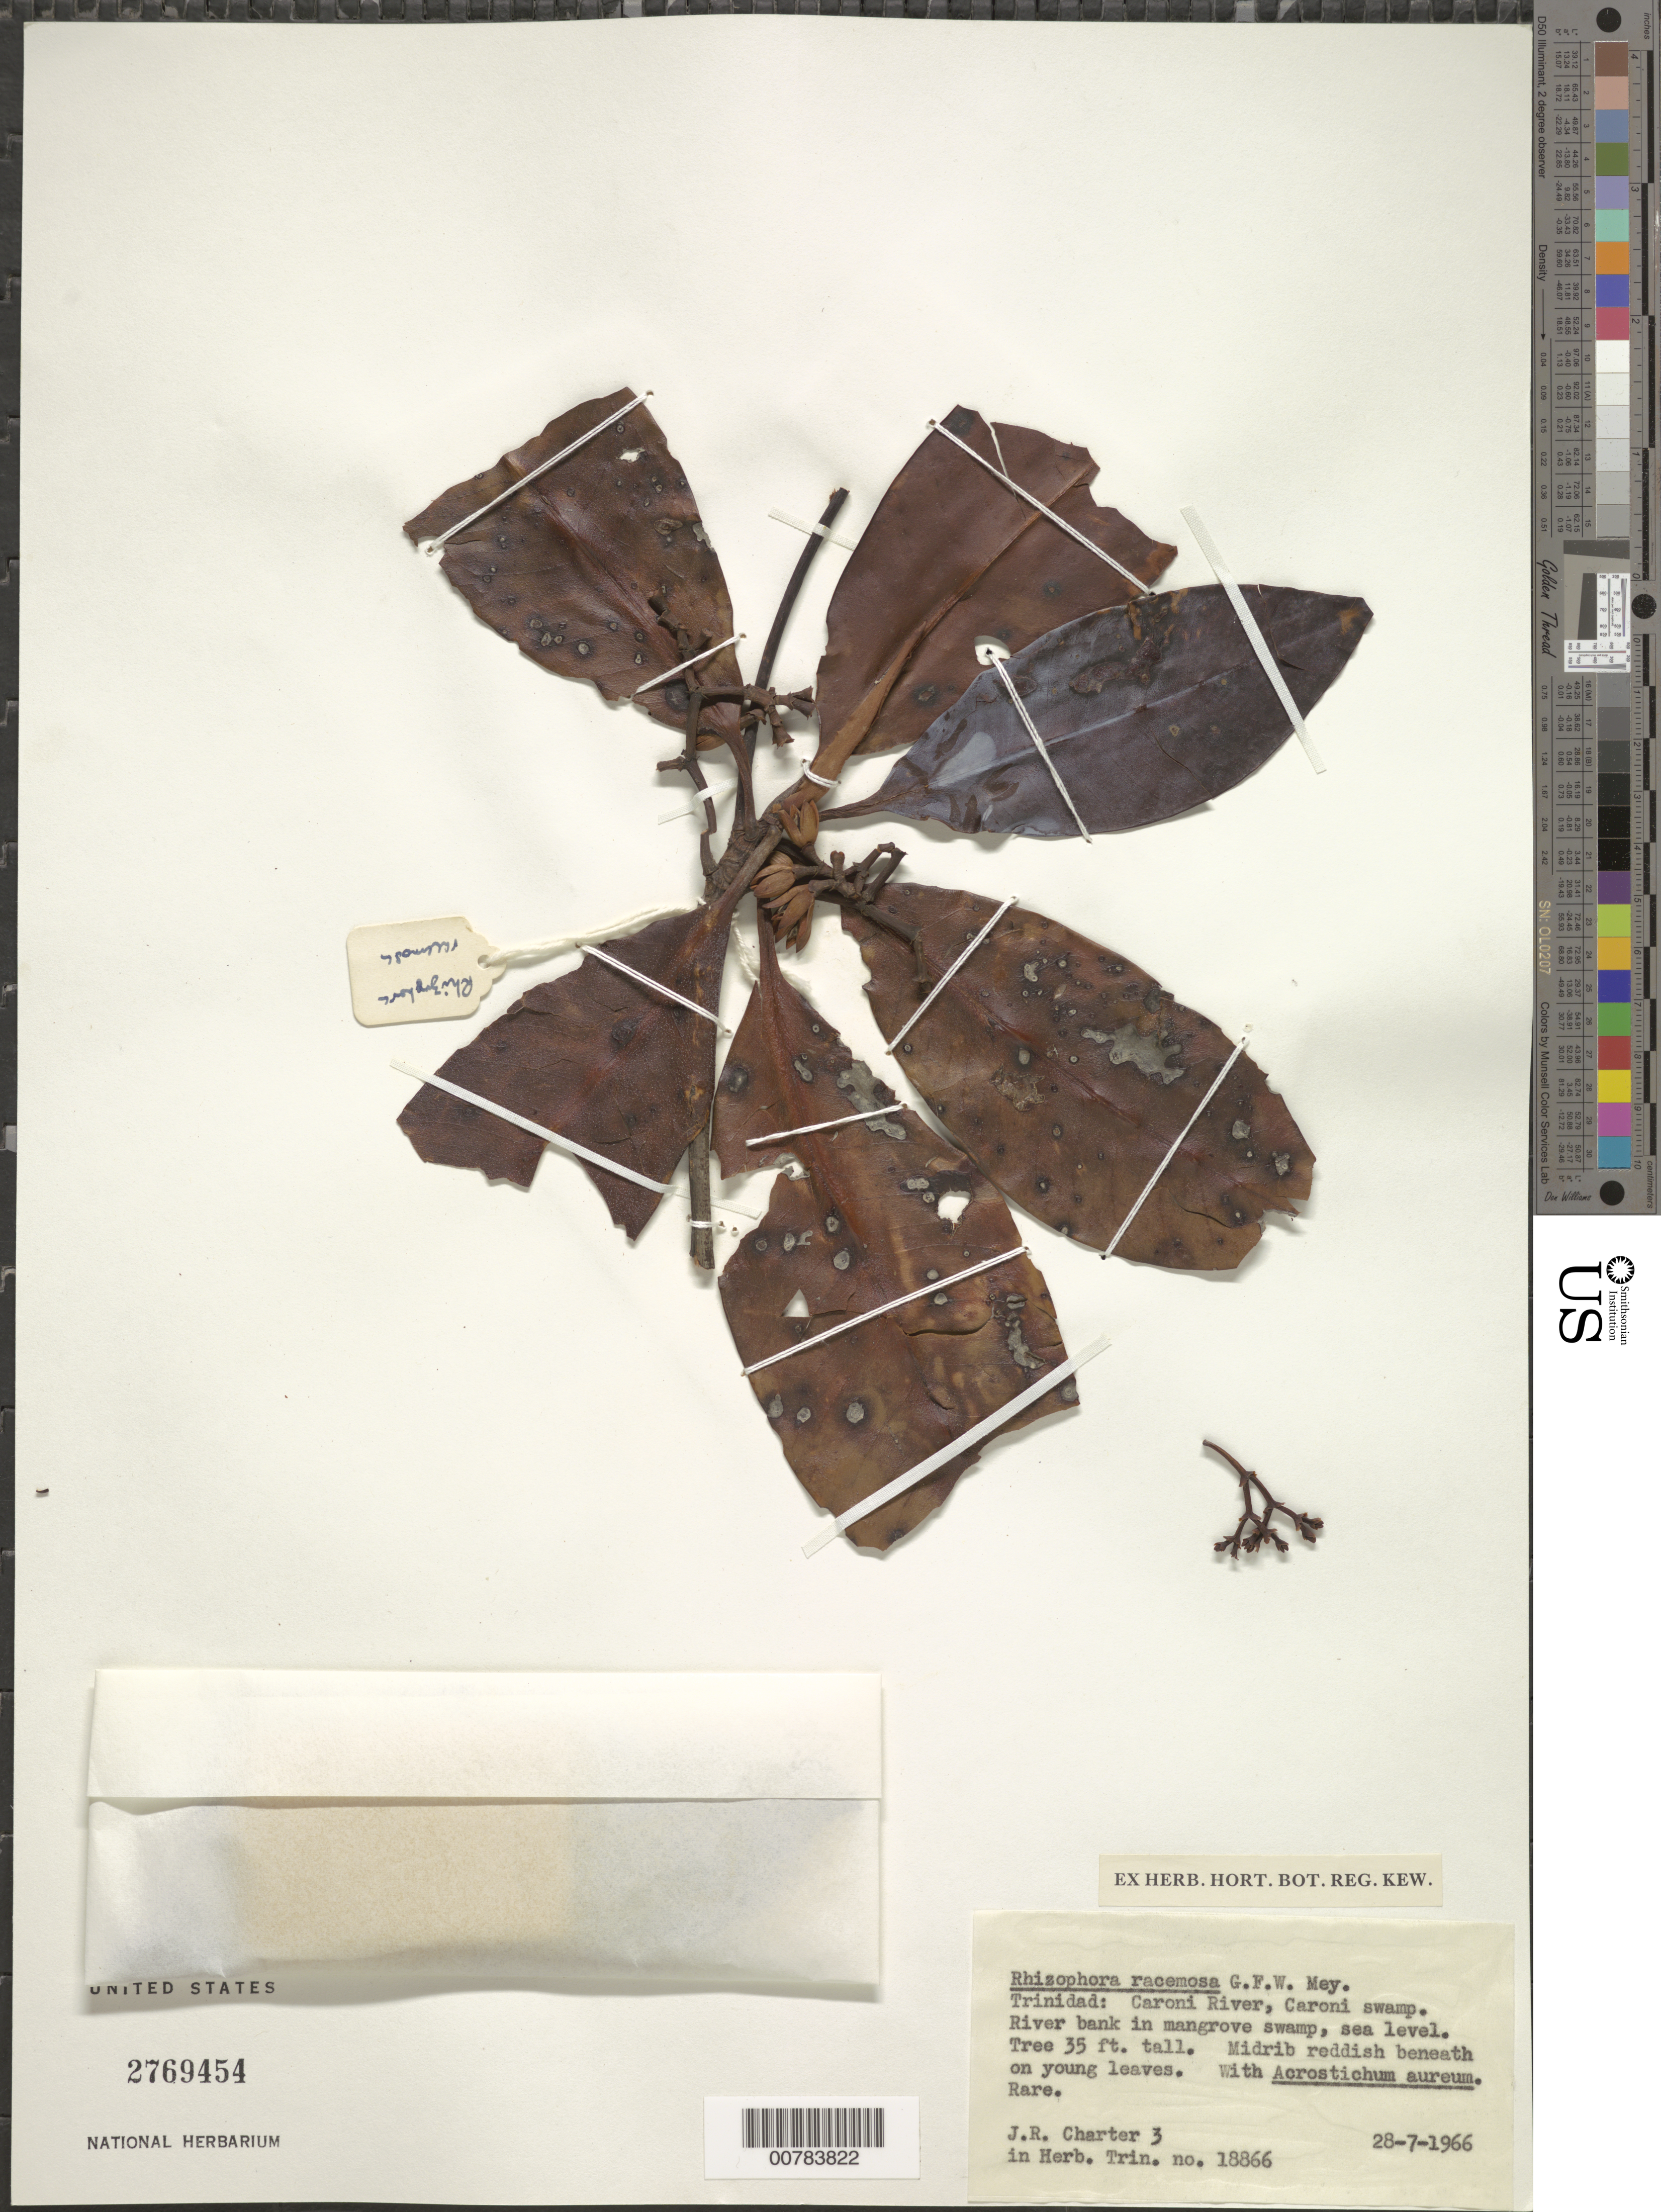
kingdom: Plantae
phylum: Tracheophyta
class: Magnoliopsida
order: Malpighiales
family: Rhizophoraceae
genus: Rhizophora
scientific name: Rhizophora racemosa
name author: G. Mey.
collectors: J. Charter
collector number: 3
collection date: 1966-07-28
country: Trinidad and Tobago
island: Trinidad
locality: Caroni River, Caroni Swamp, river bank at margin of swamp.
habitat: Mangrove swamp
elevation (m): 0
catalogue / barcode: US 2769454